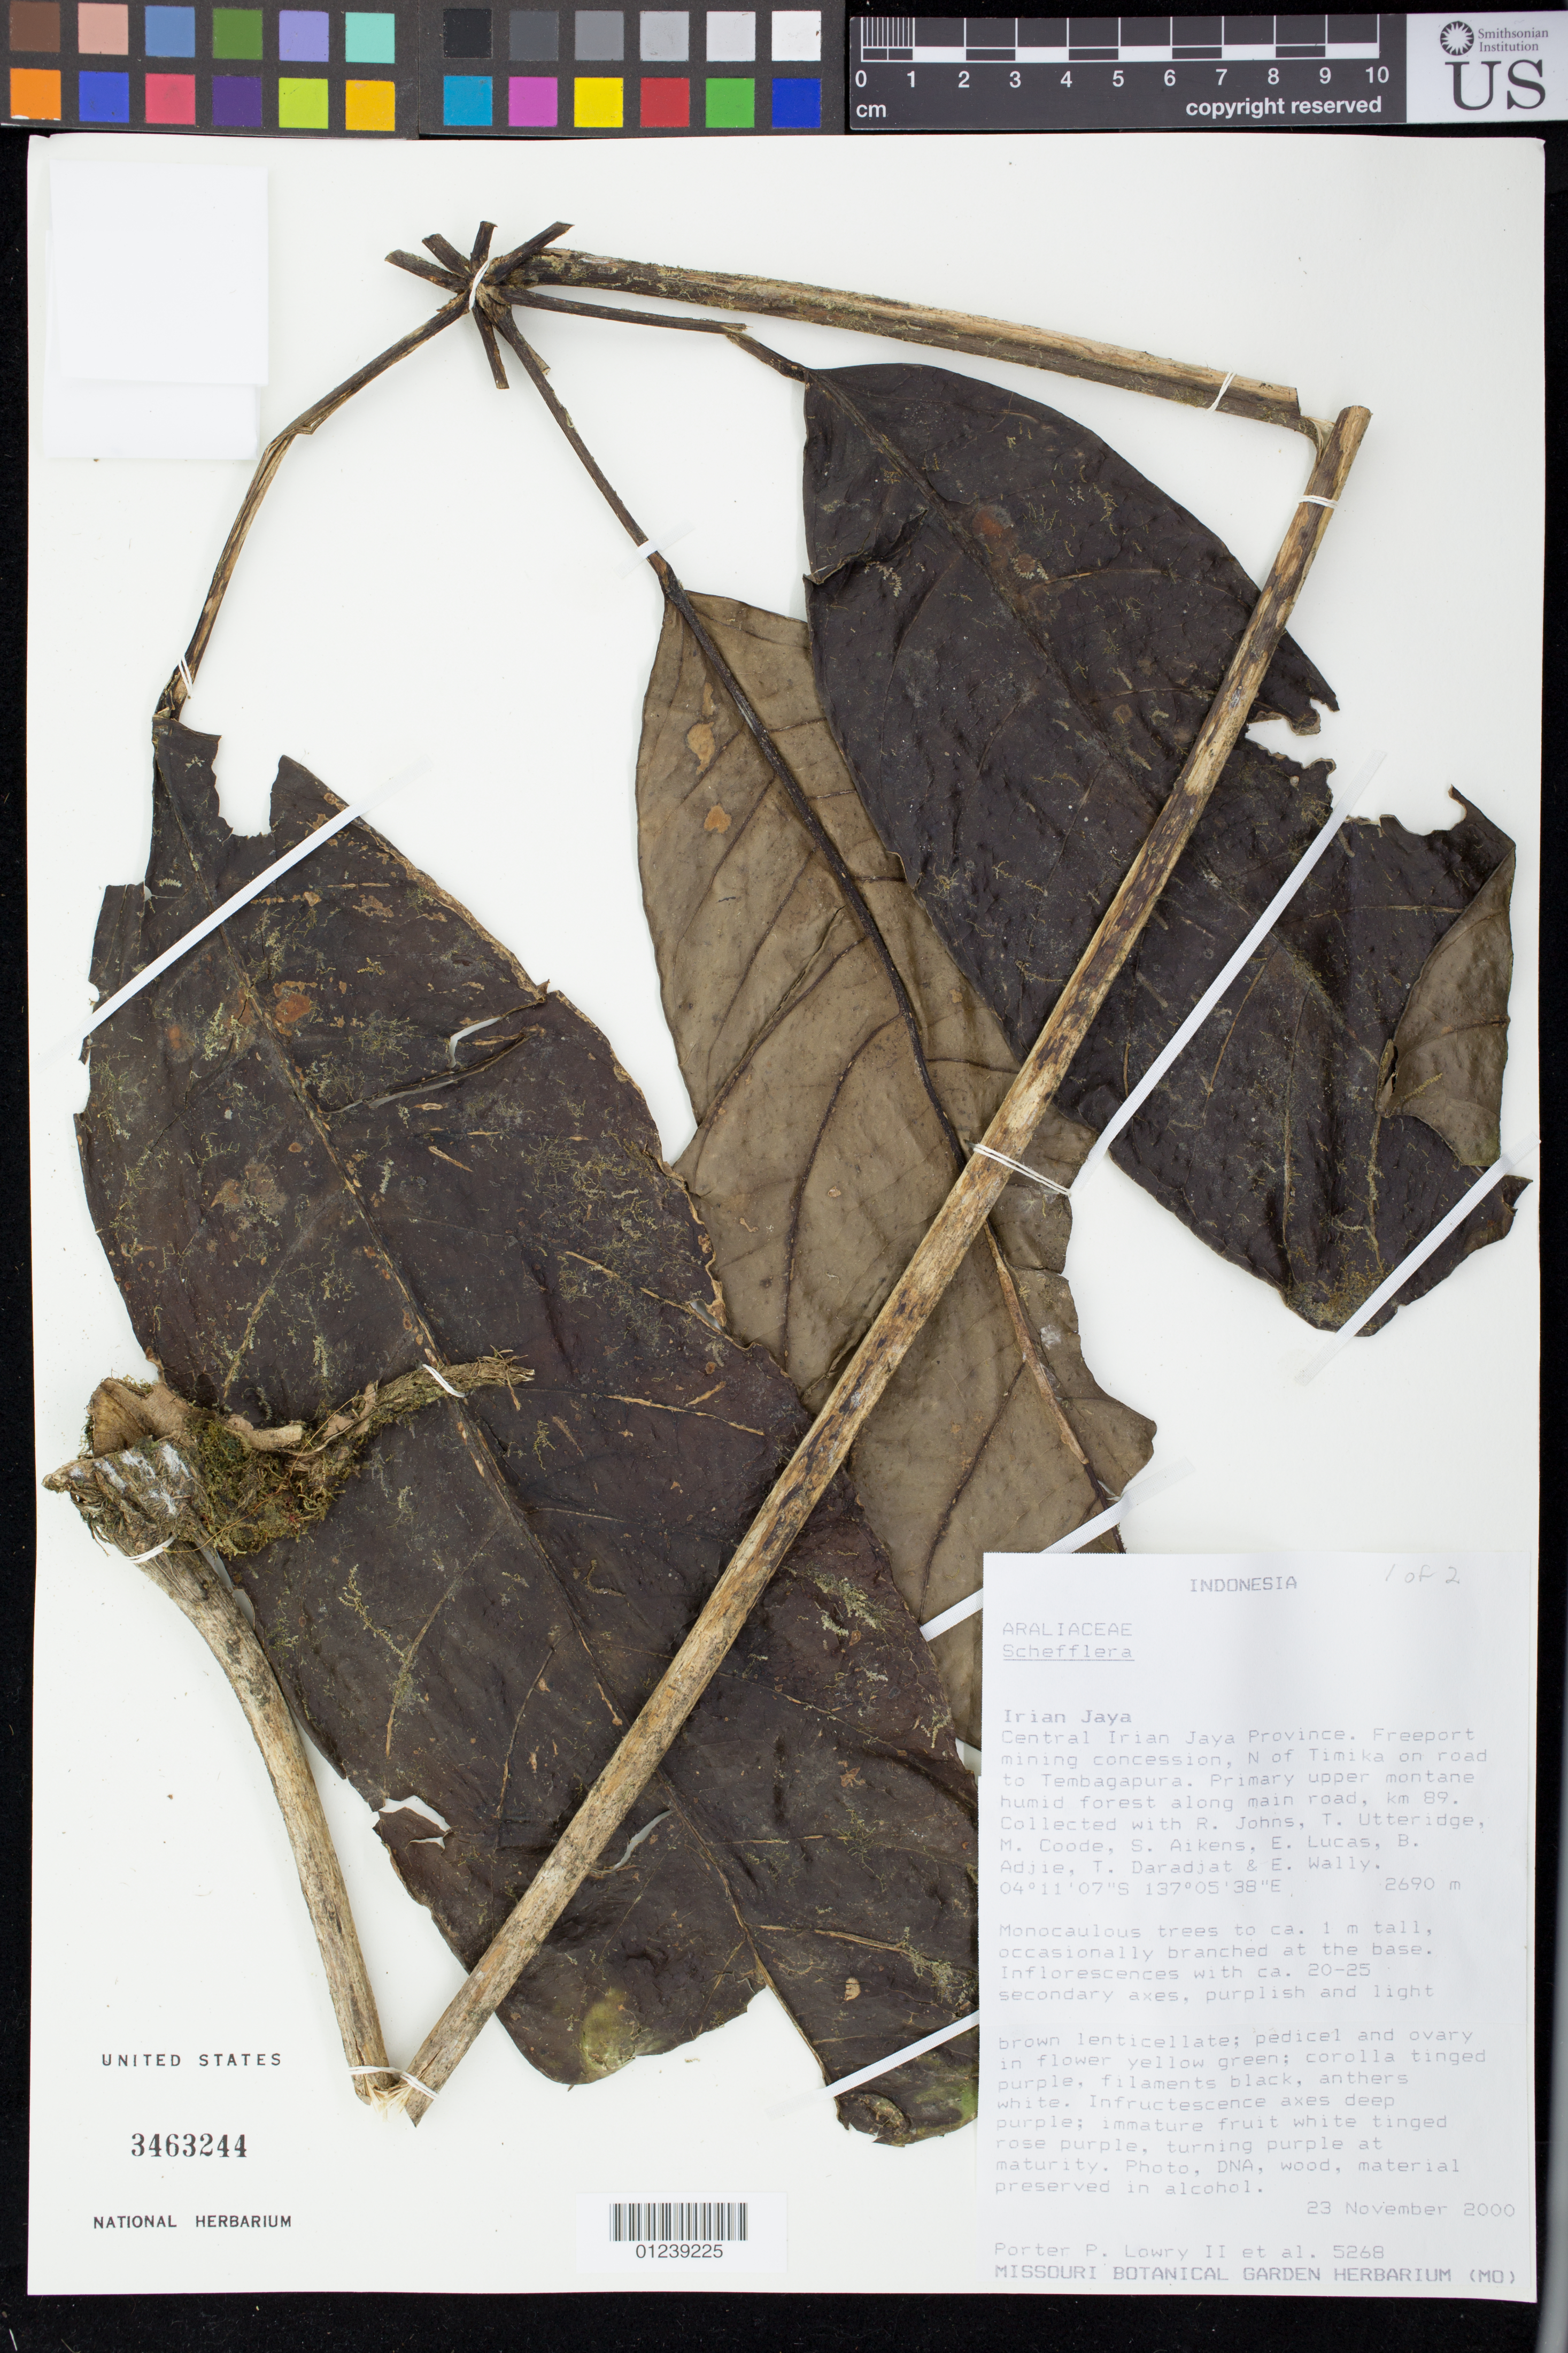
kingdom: Plantae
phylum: Tracheophyta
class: Magnoliopsida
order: Apiales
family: Araliaceae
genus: Schefflera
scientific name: Schefflera sp.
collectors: P. P. Lowry, R. Johns, T. M. A. Utteridge & M. Coode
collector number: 5268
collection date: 2000-11-23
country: Indonesia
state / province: Papua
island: New Guinea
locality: Irian Jaya: Central Irian Jaya Province. Freeport mining concession, N of Timika on road to Tembagapura. Along main road, km 89.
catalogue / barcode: US 3463244